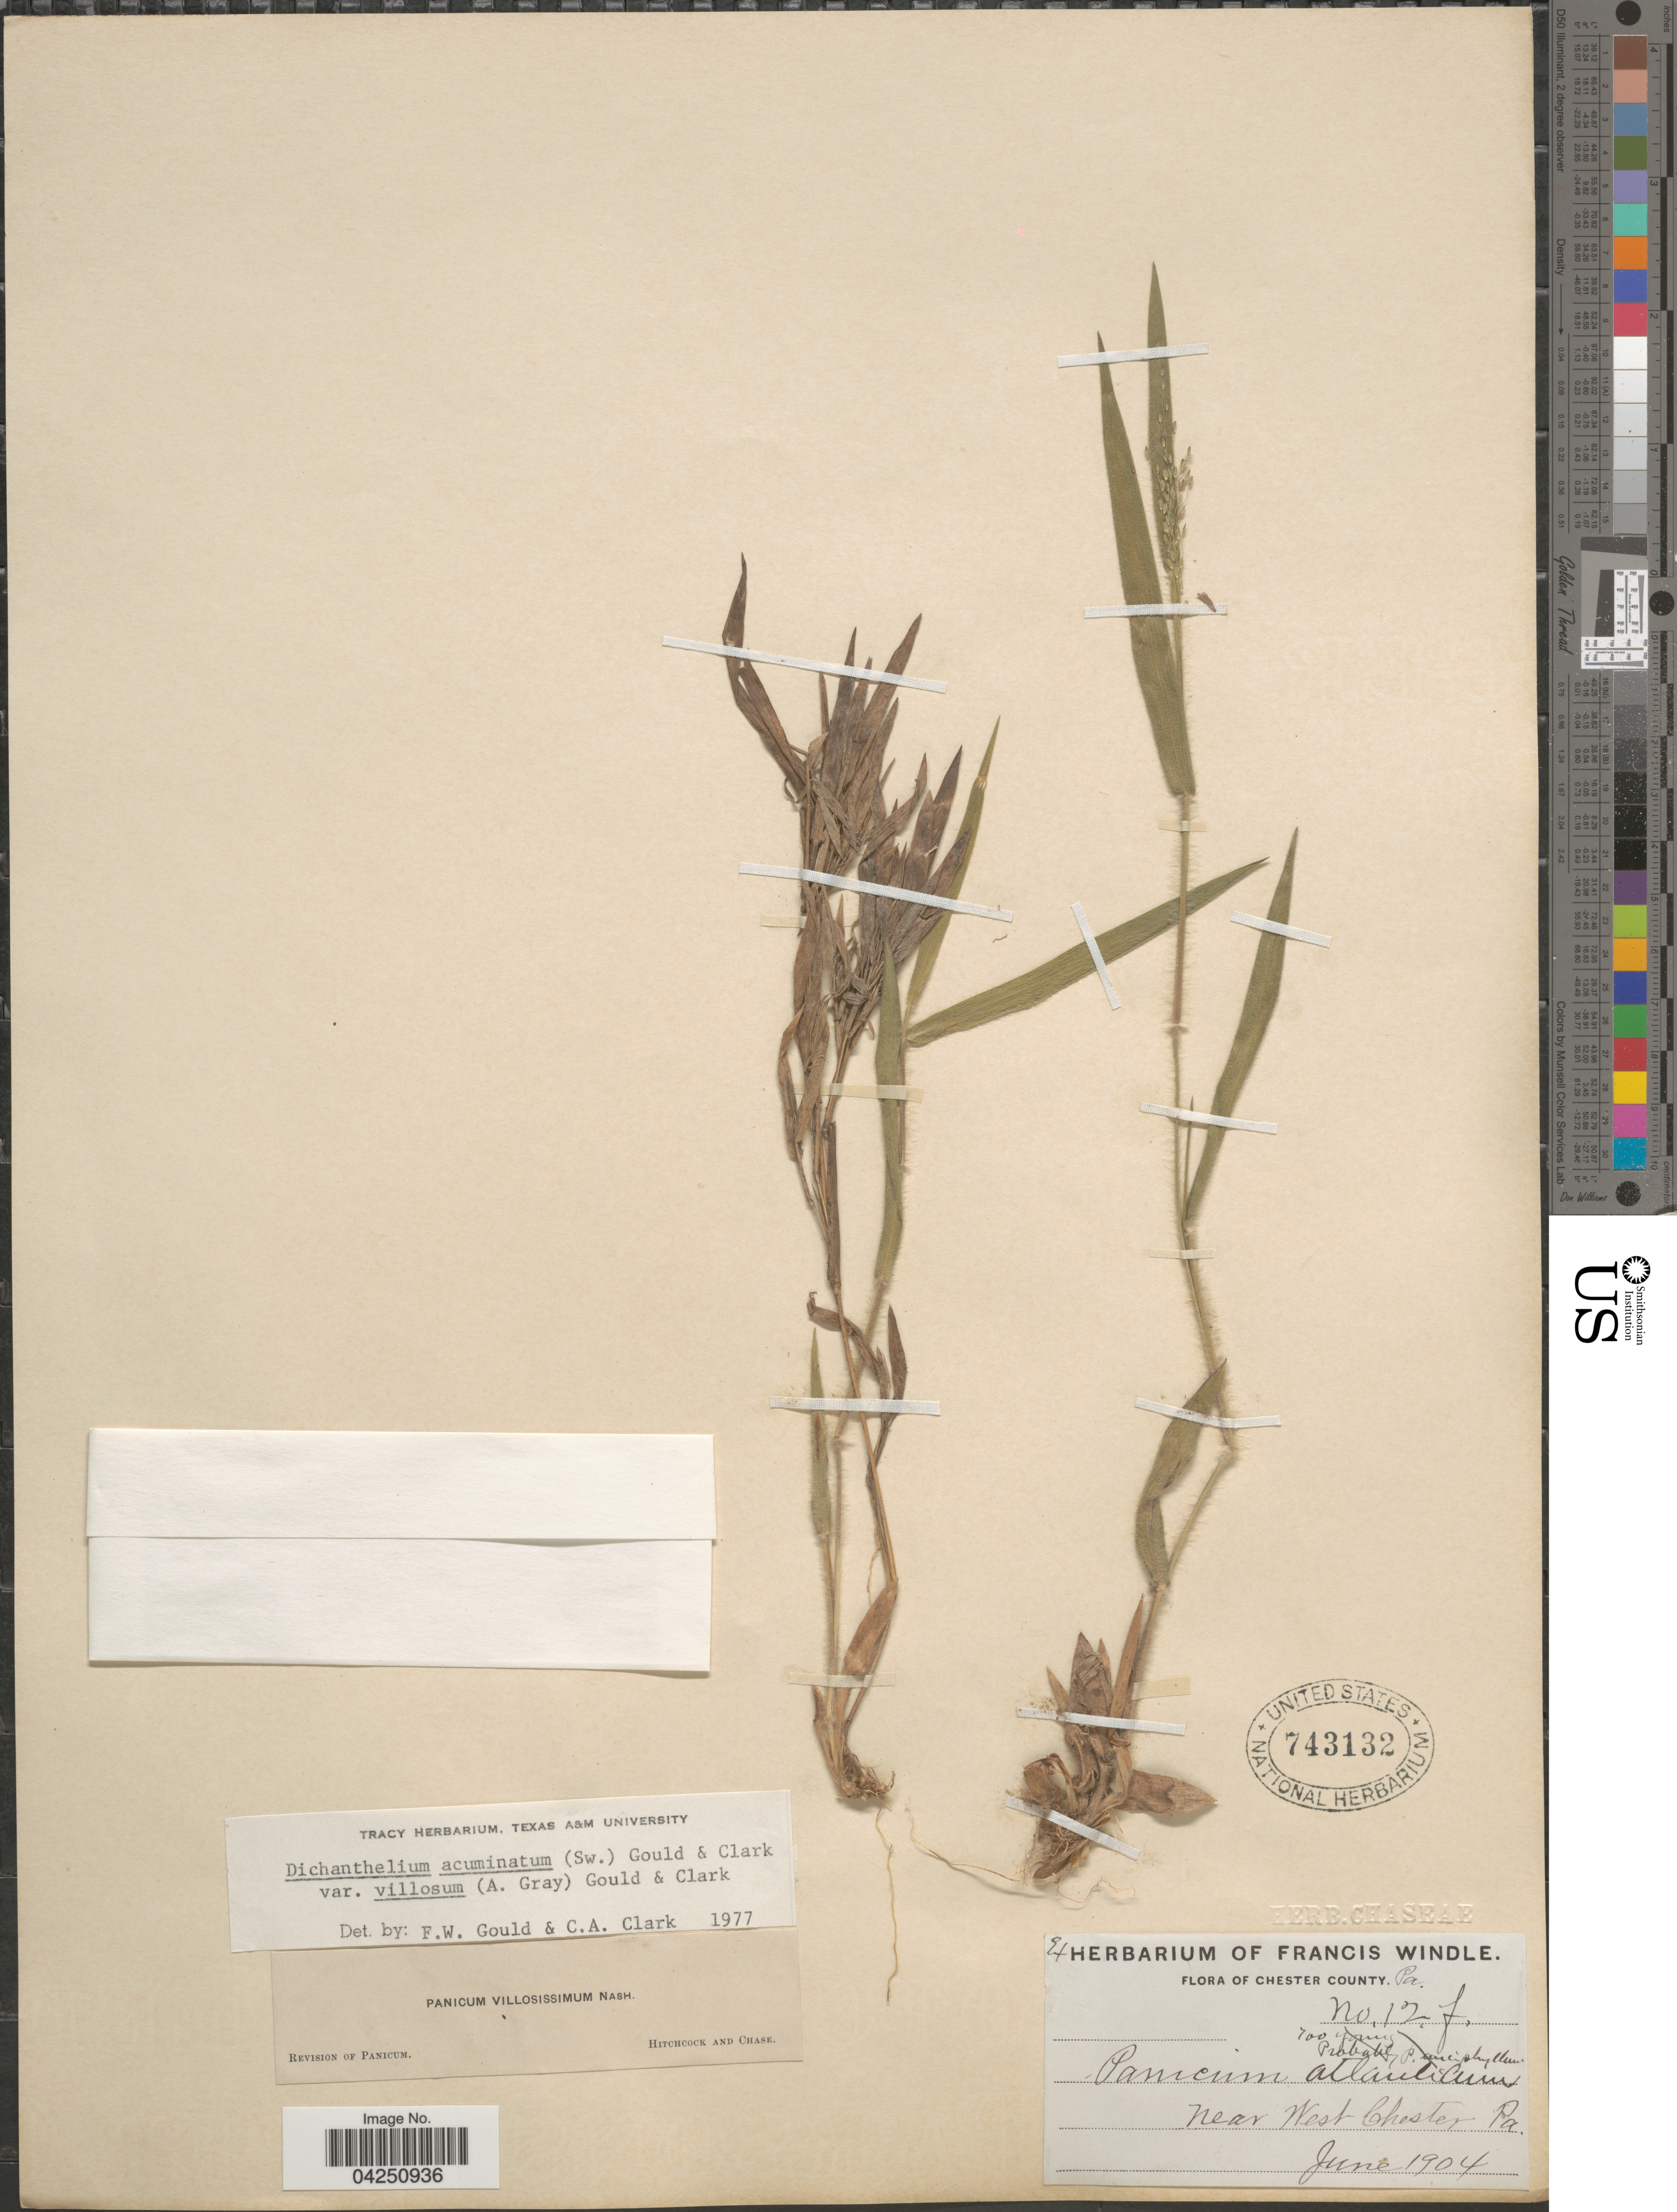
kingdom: Plantae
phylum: Tracheophyta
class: Liliopsida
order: Poales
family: Poaceae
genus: Dichanthelium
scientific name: Dichanthelium acuminatum var. acuminatum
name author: (Sw.) Gould & C.A. Clark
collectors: ex herb. F. Windle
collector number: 12 f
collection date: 1904-06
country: United States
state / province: Pennsylvania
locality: Chester County. Near West Chester.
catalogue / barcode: US 743132